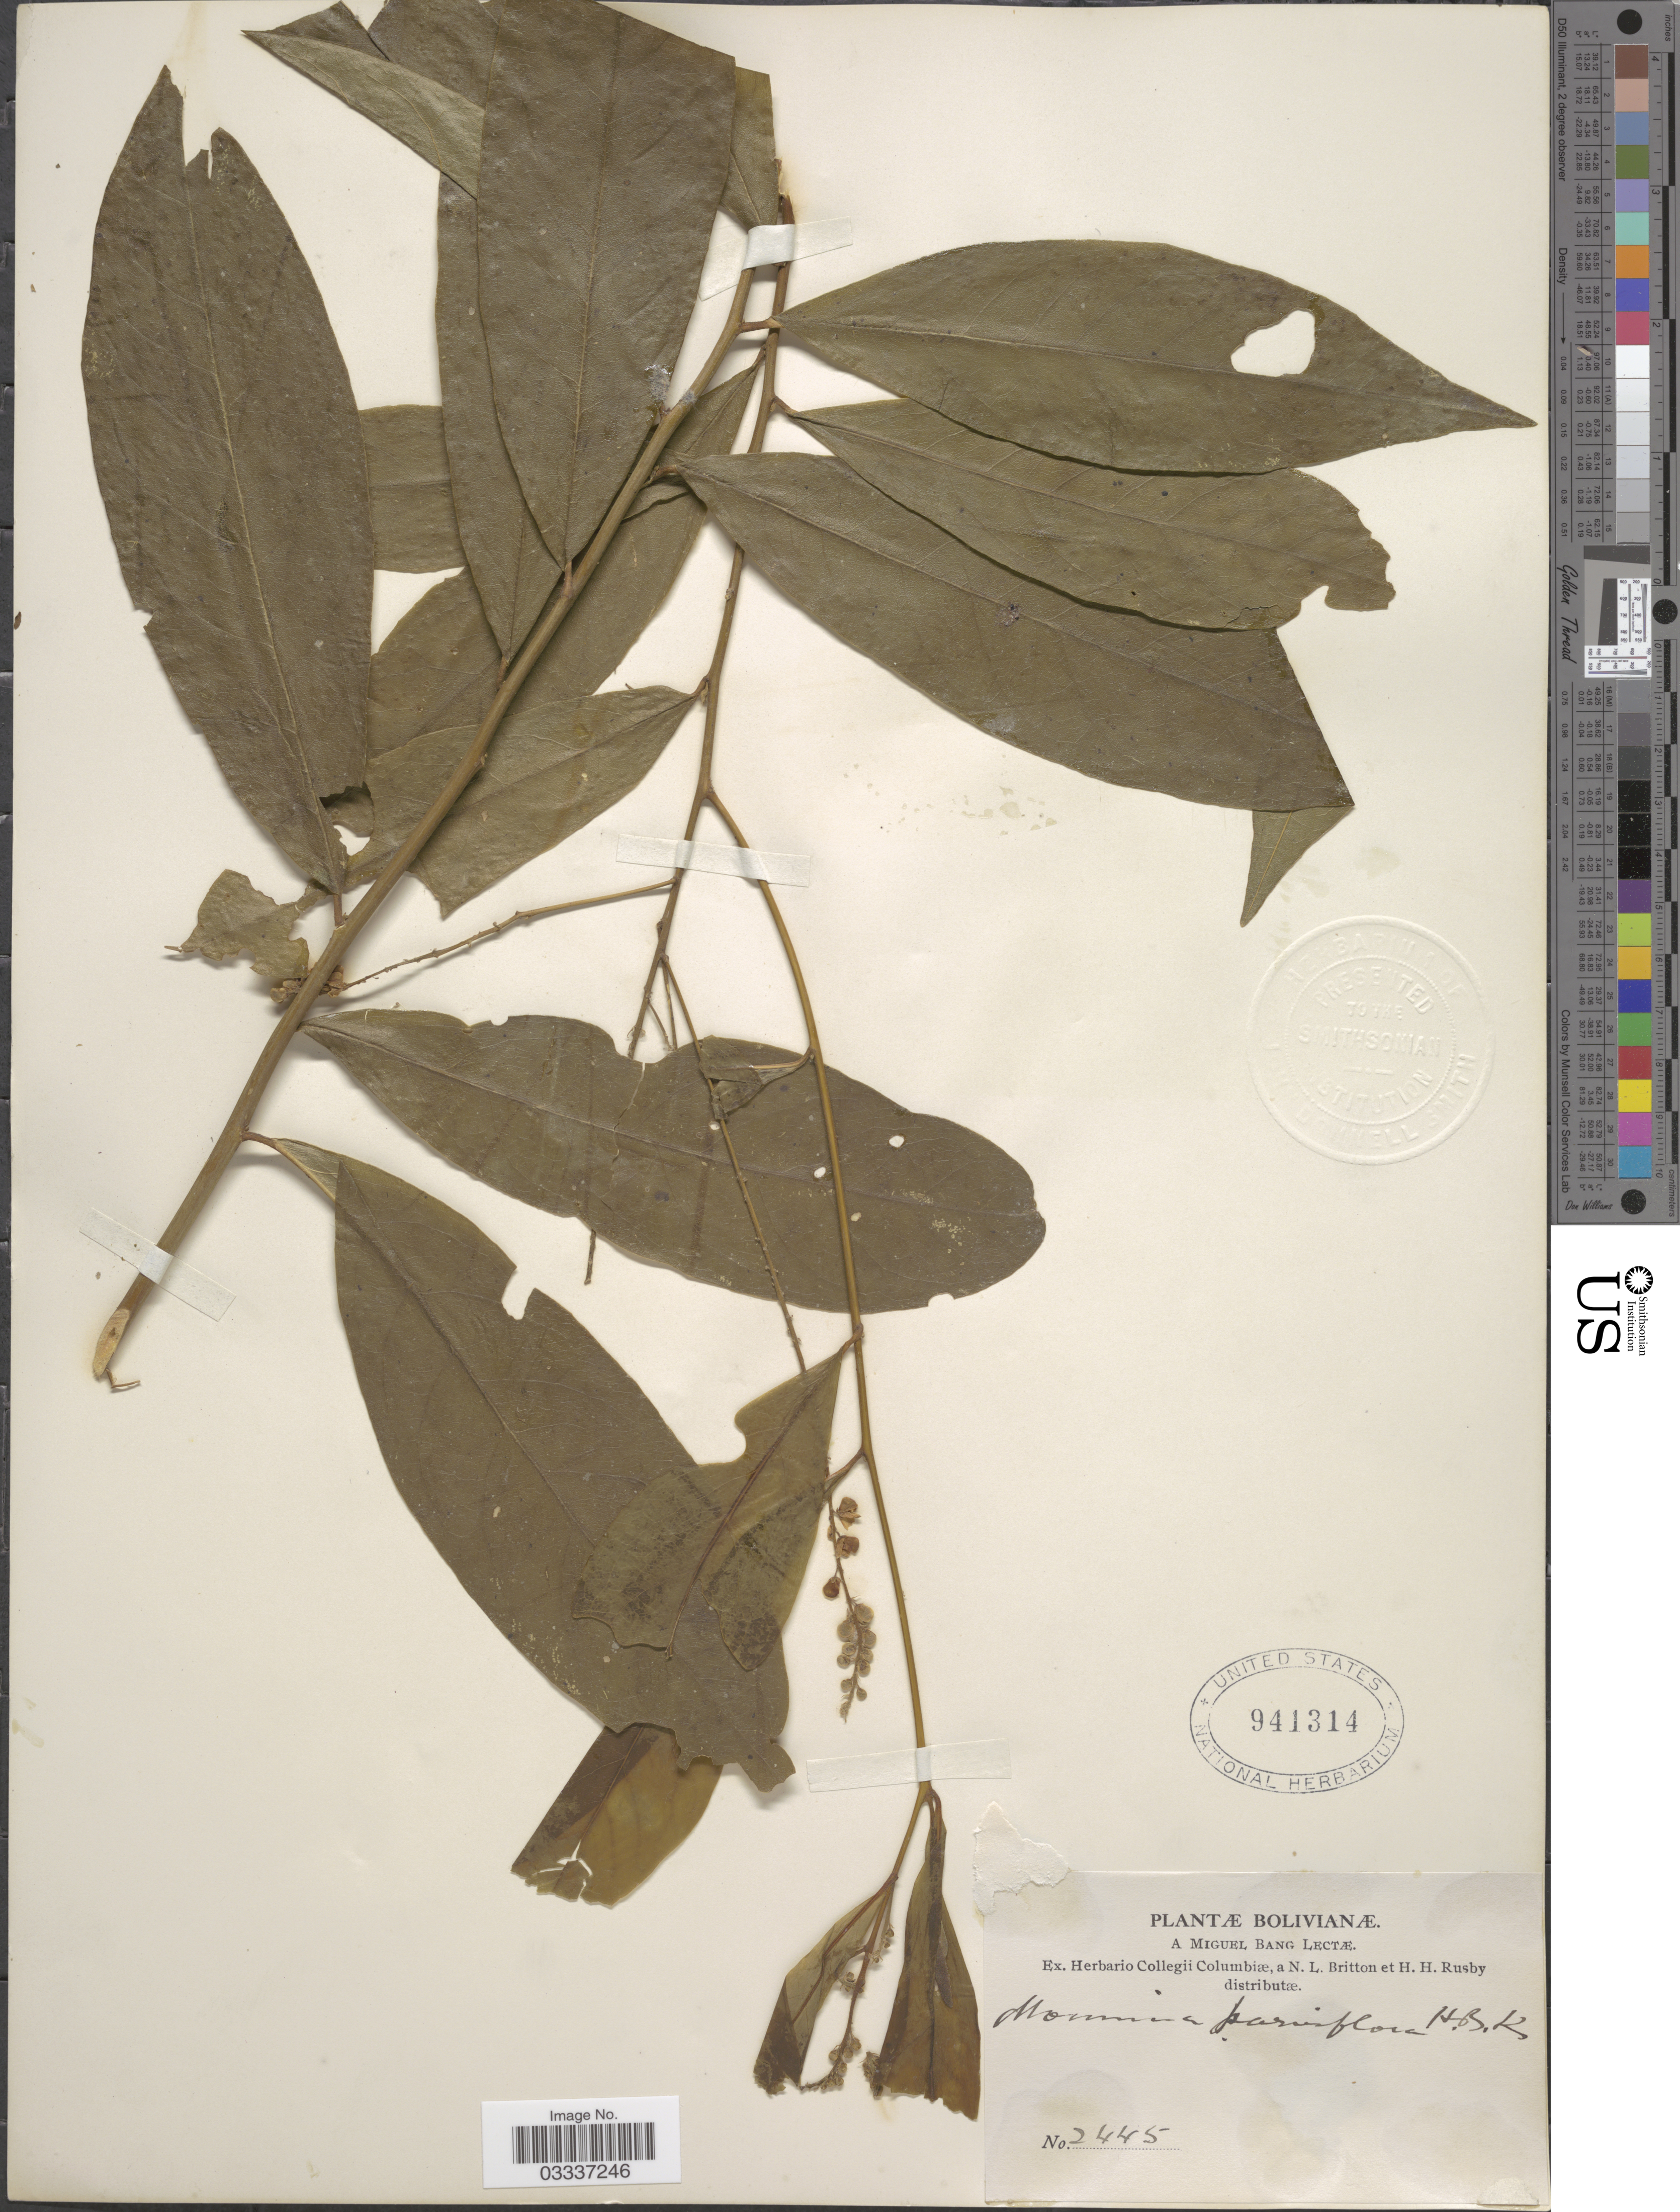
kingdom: Plantae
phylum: Tracheophyta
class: Magnoliopsida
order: Fabales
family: Polygalaceae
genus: Monnina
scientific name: Monnina boliviana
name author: Chodat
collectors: M. Bang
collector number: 2445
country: Bolivia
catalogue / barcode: US 941314